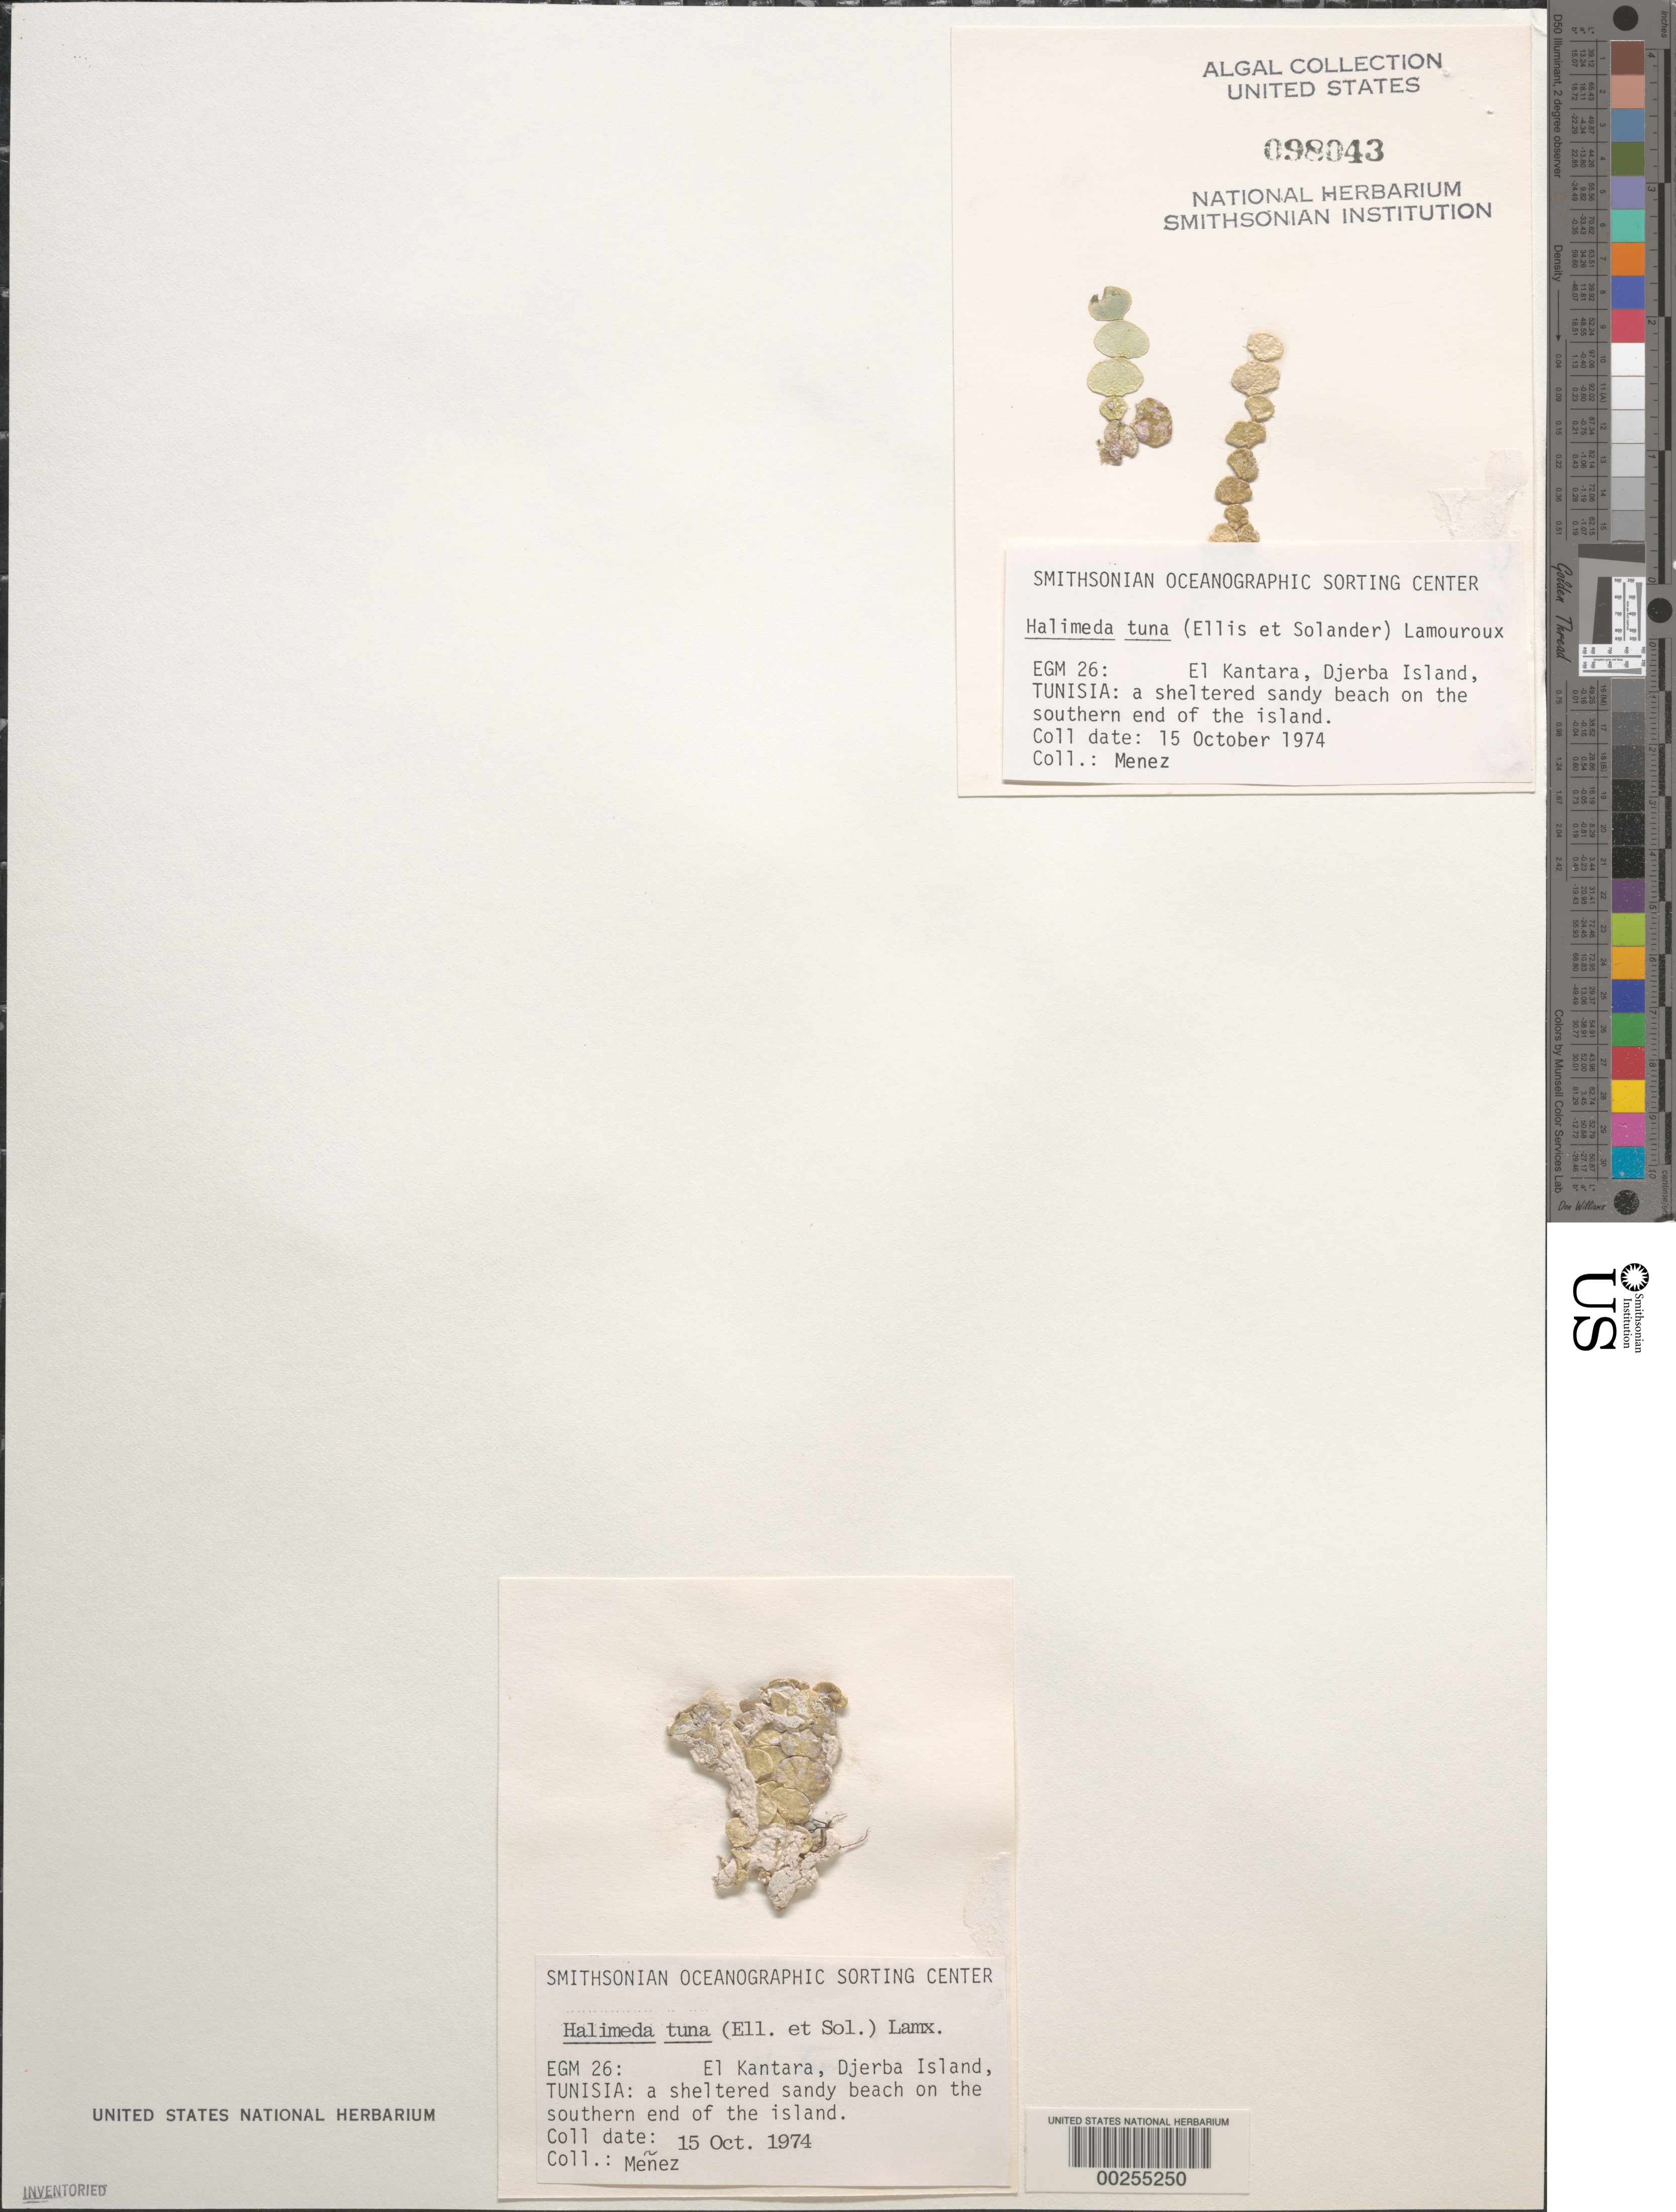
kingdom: Plantae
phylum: Chlorophyta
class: Ulvophyceae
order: Bryopsidales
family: Halimedaceae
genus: Halimeda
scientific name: Halimeda tuna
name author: (J. Ellis & Sol.) J.V.Lamouroux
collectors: Meñez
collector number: EGM 26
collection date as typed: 15 Oct 1974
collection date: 1974-10-15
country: Tunisia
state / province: Medenine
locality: El kantara, djerba island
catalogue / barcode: US 98043